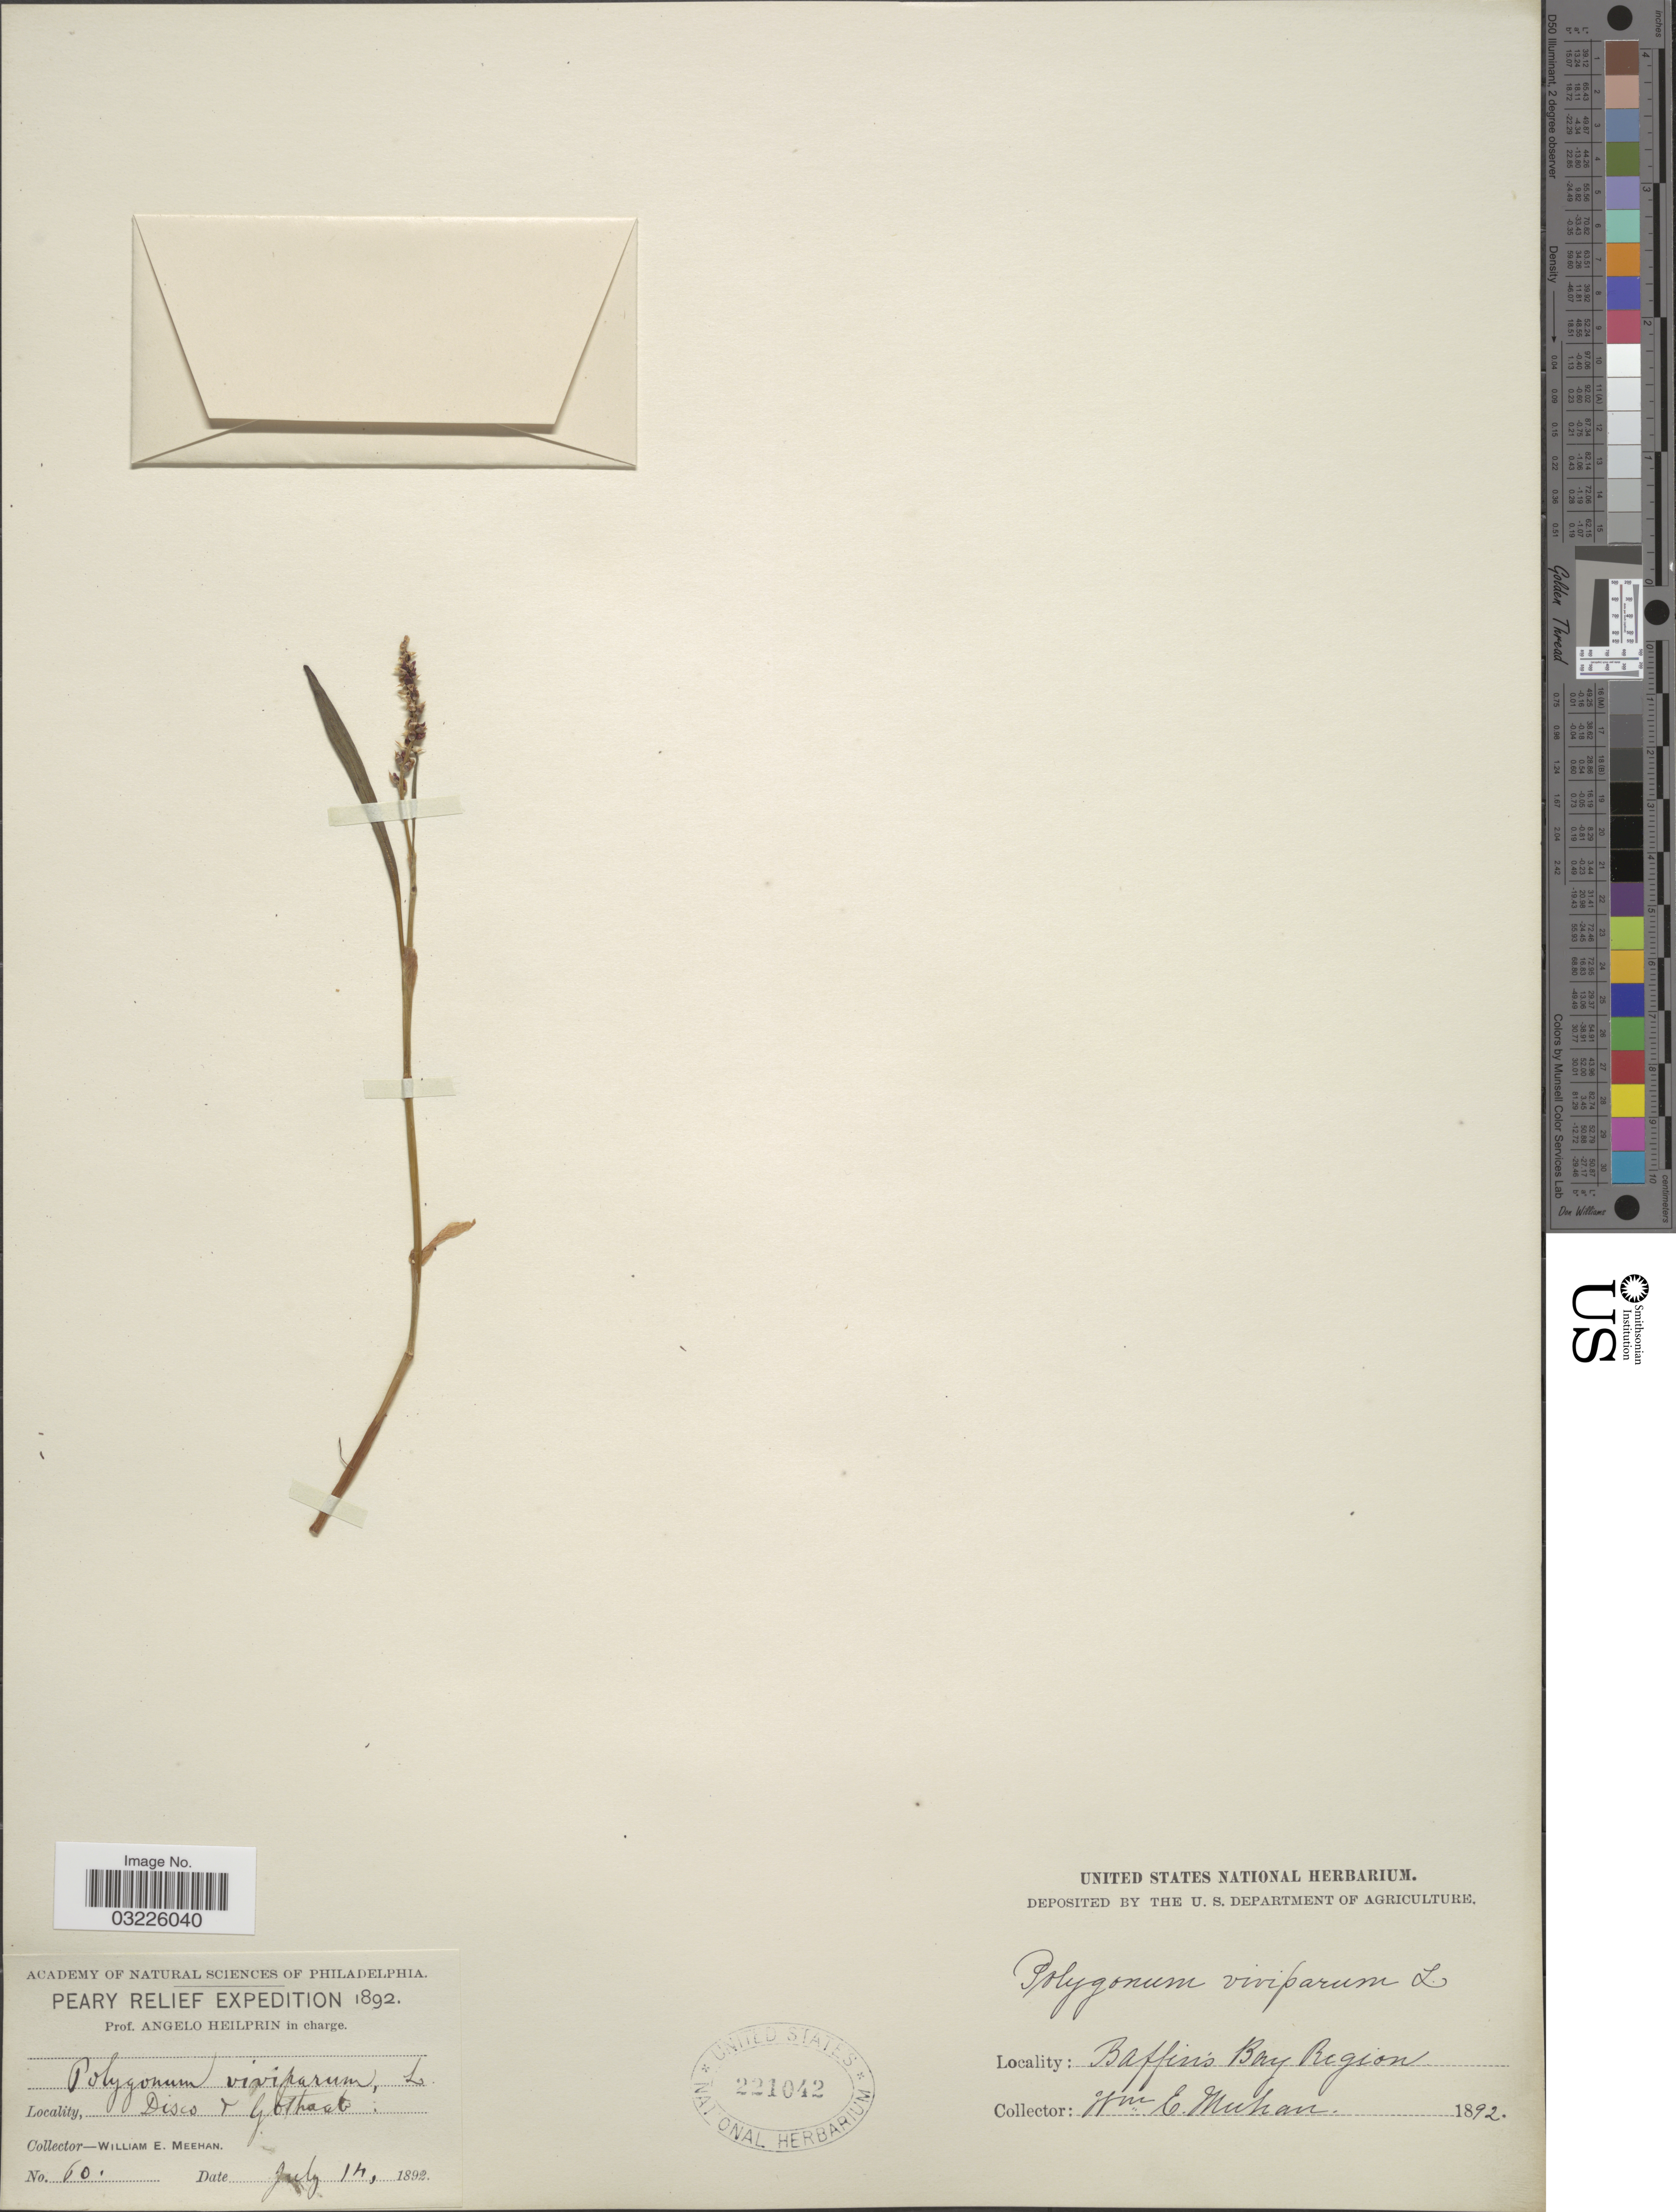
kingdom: Plantae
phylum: Tracheophyta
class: Magnoliopsida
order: Caryophyllales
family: Polygonaceae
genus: Bistorta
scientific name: Bistorta vivipara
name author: (L.) Delarbre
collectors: W. Meehan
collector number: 60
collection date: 1892-07-14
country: Greenland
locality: Disco & Gothaab. Baffin's Bay Region.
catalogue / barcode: US 221042